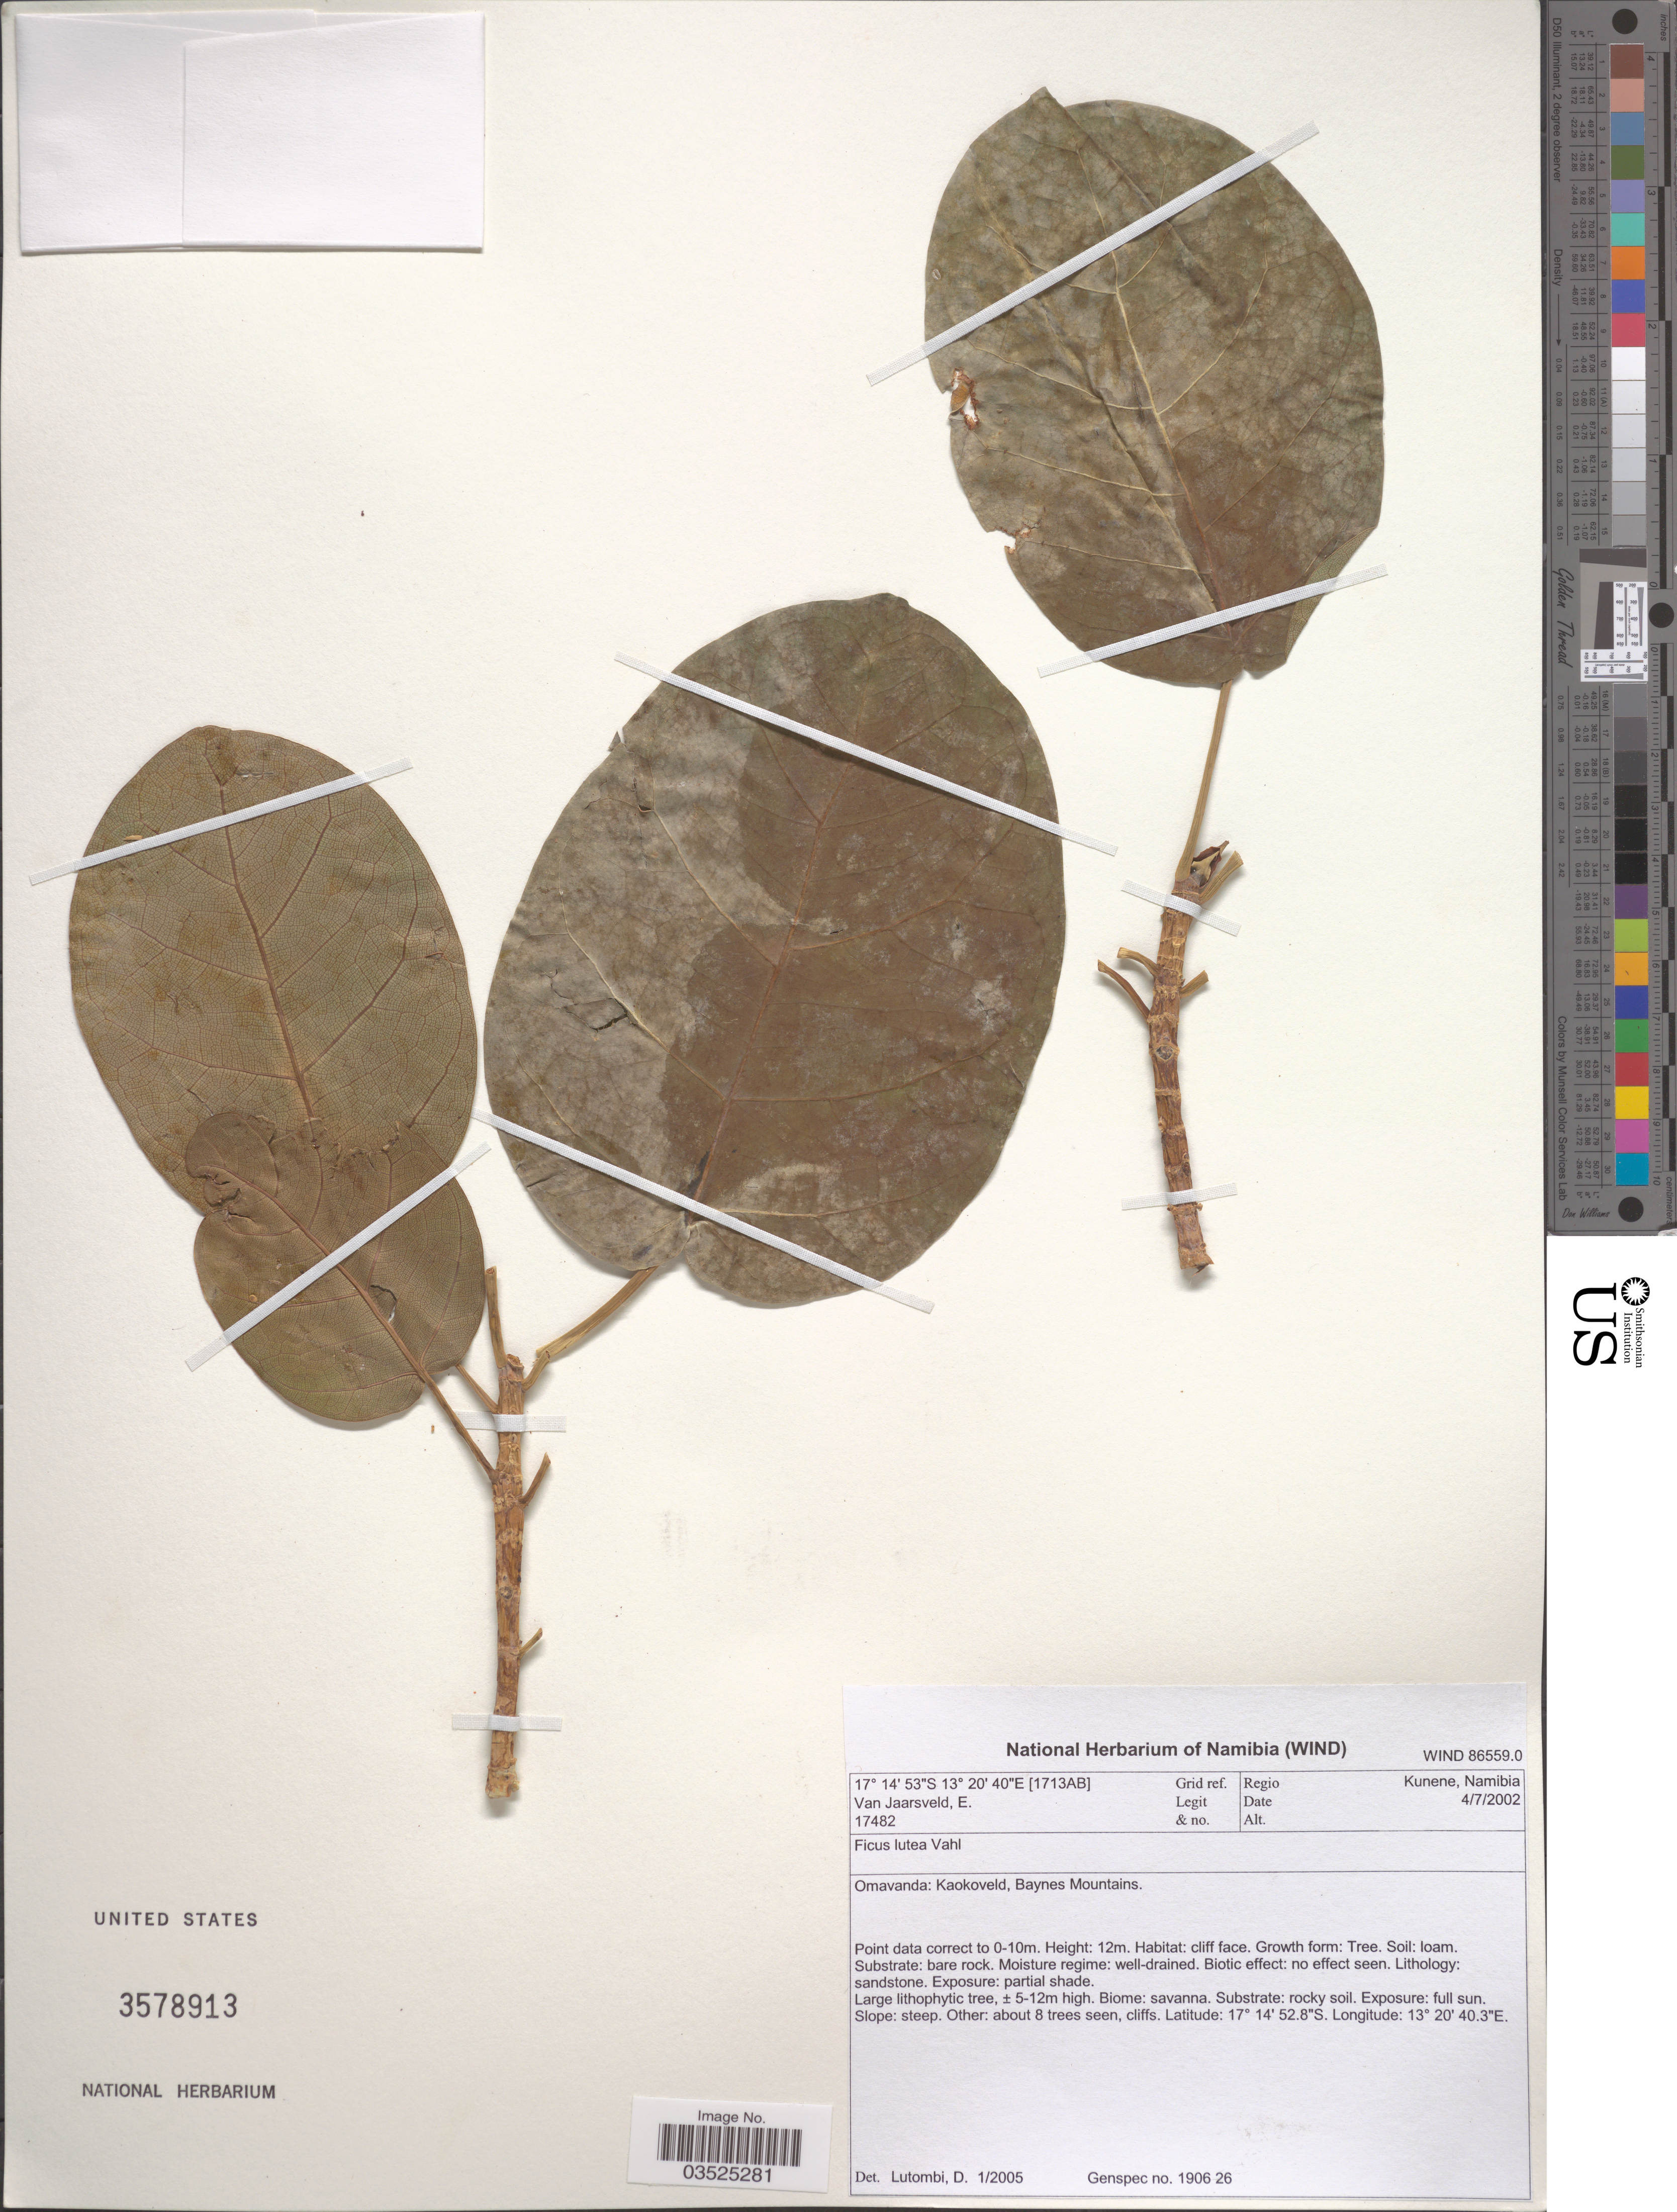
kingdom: Plantae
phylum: Tracheophyta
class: Magnoliopsida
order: Rosales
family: Moraceae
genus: Ficus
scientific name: Ficus lutea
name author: Vahl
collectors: E. van Jaarsveld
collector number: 17482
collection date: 2002-07-04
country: Namibia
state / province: Kunene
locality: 1713AB Grid ref. Regio Kunene. Omavanda: Kaokoveld, Baynes Mountains.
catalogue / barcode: US 3578913